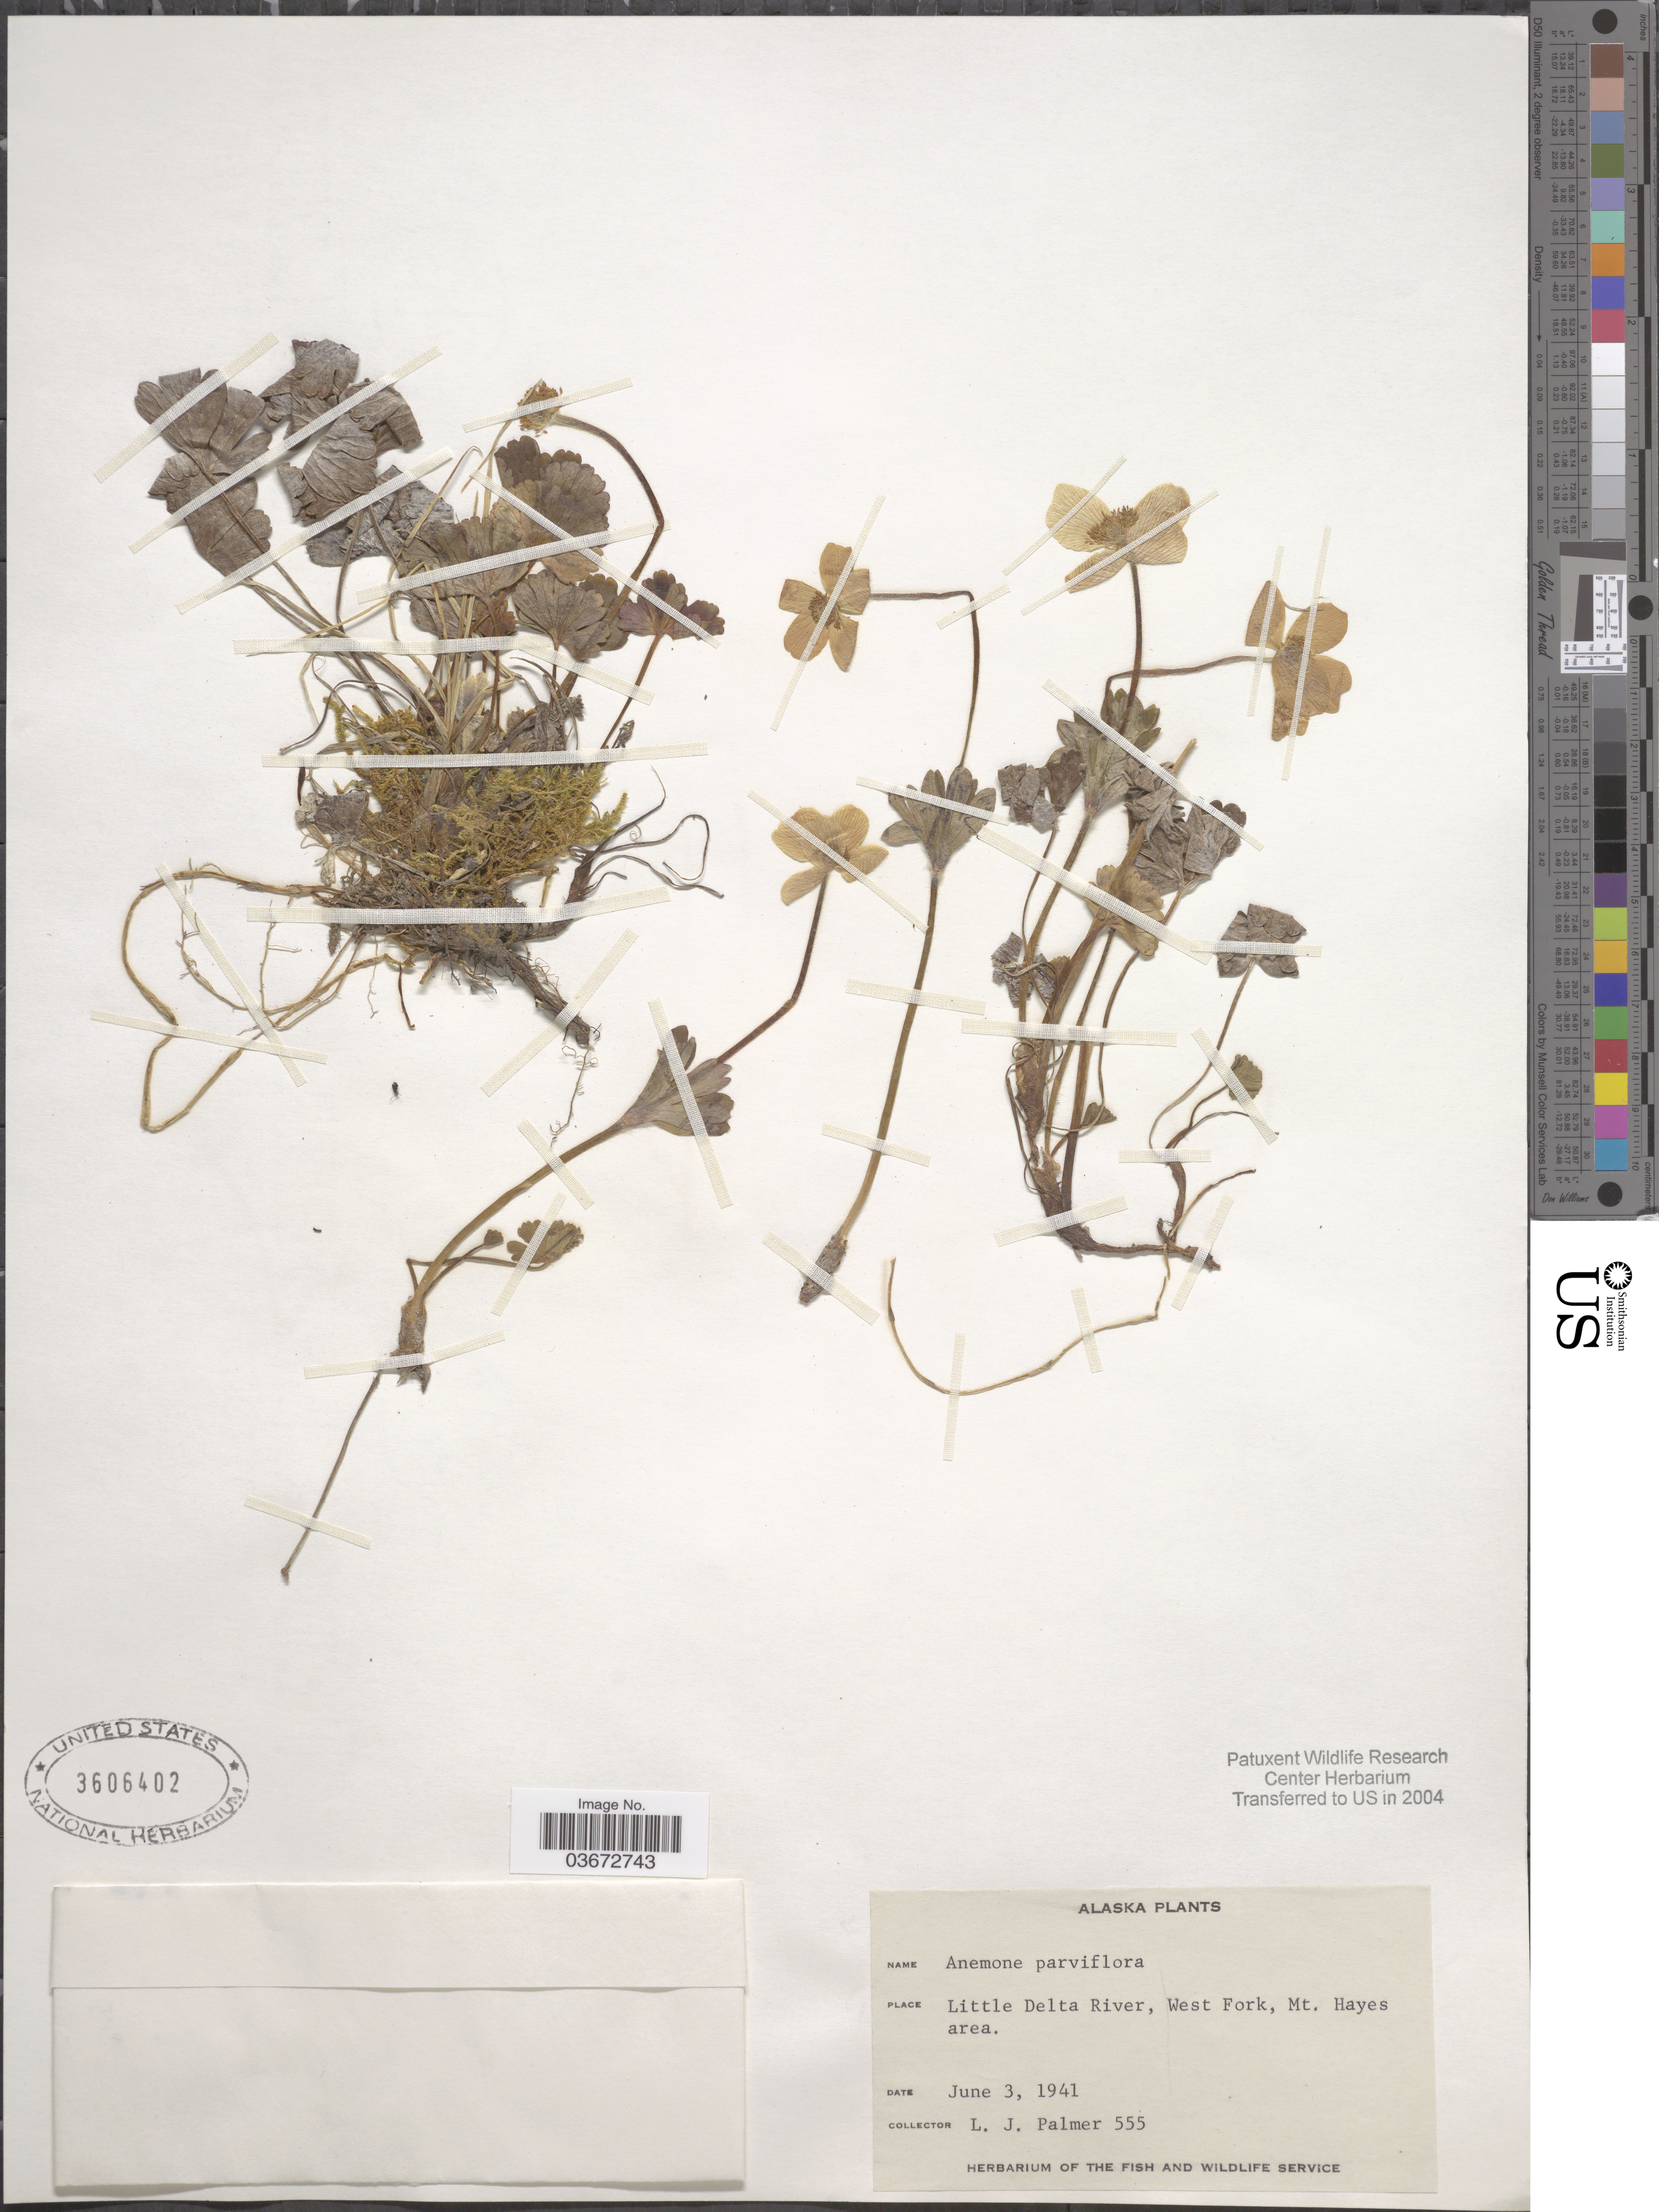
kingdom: Plantae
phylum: Tracheophyta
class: Magnoliopsida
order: Ranunculales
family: Ranunculaceae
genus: Anemone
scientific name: Anemone parviflora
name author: Michx.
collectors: L. J. Palmer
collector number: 555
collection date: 1941-06-03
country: United States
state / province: Alaska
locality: Little Delta River, West Fork, Mt. Hayes area.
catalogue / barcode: US 3606402